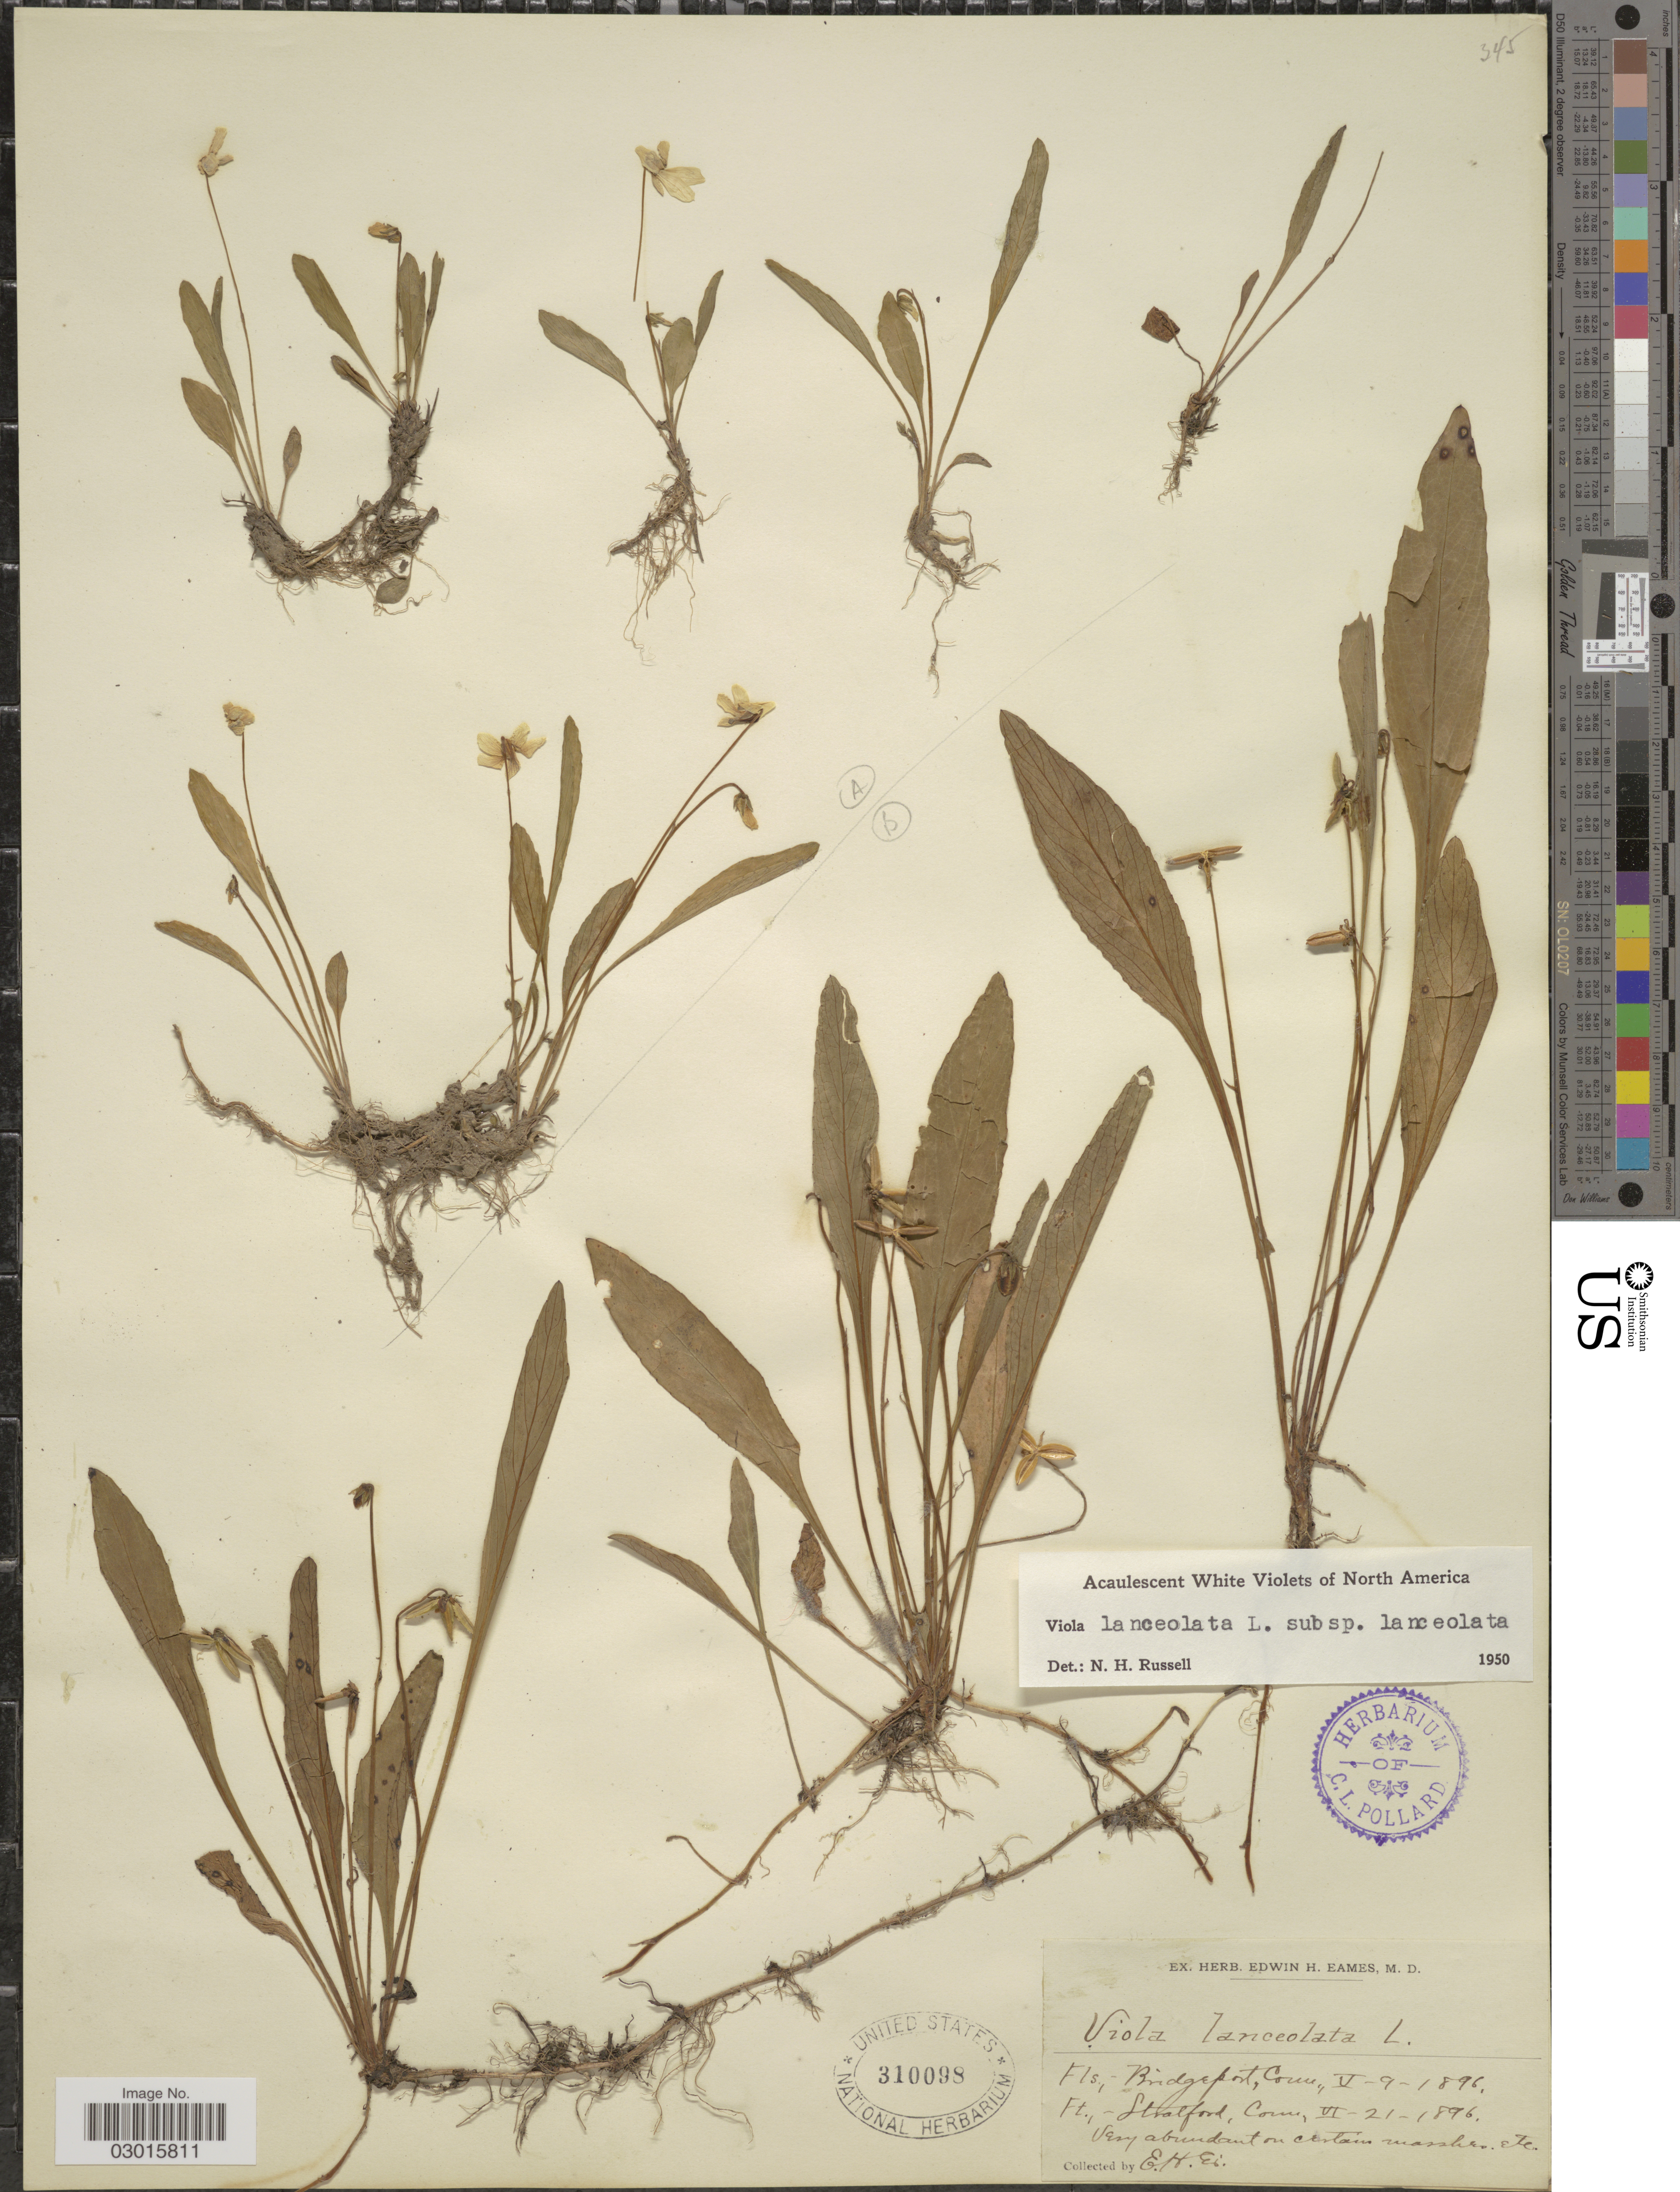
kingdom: Plantae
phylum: Tracheophyta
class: Magnoliopsida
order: Malpighiales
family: Violaceae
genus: Viola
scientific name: Viola lanceolata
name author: L.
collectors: E. H. Eames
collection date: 1896-05-09/1896-06-21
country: United States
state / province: Connecticut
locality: Bridgeport, Stratford.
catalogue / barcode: US 310098